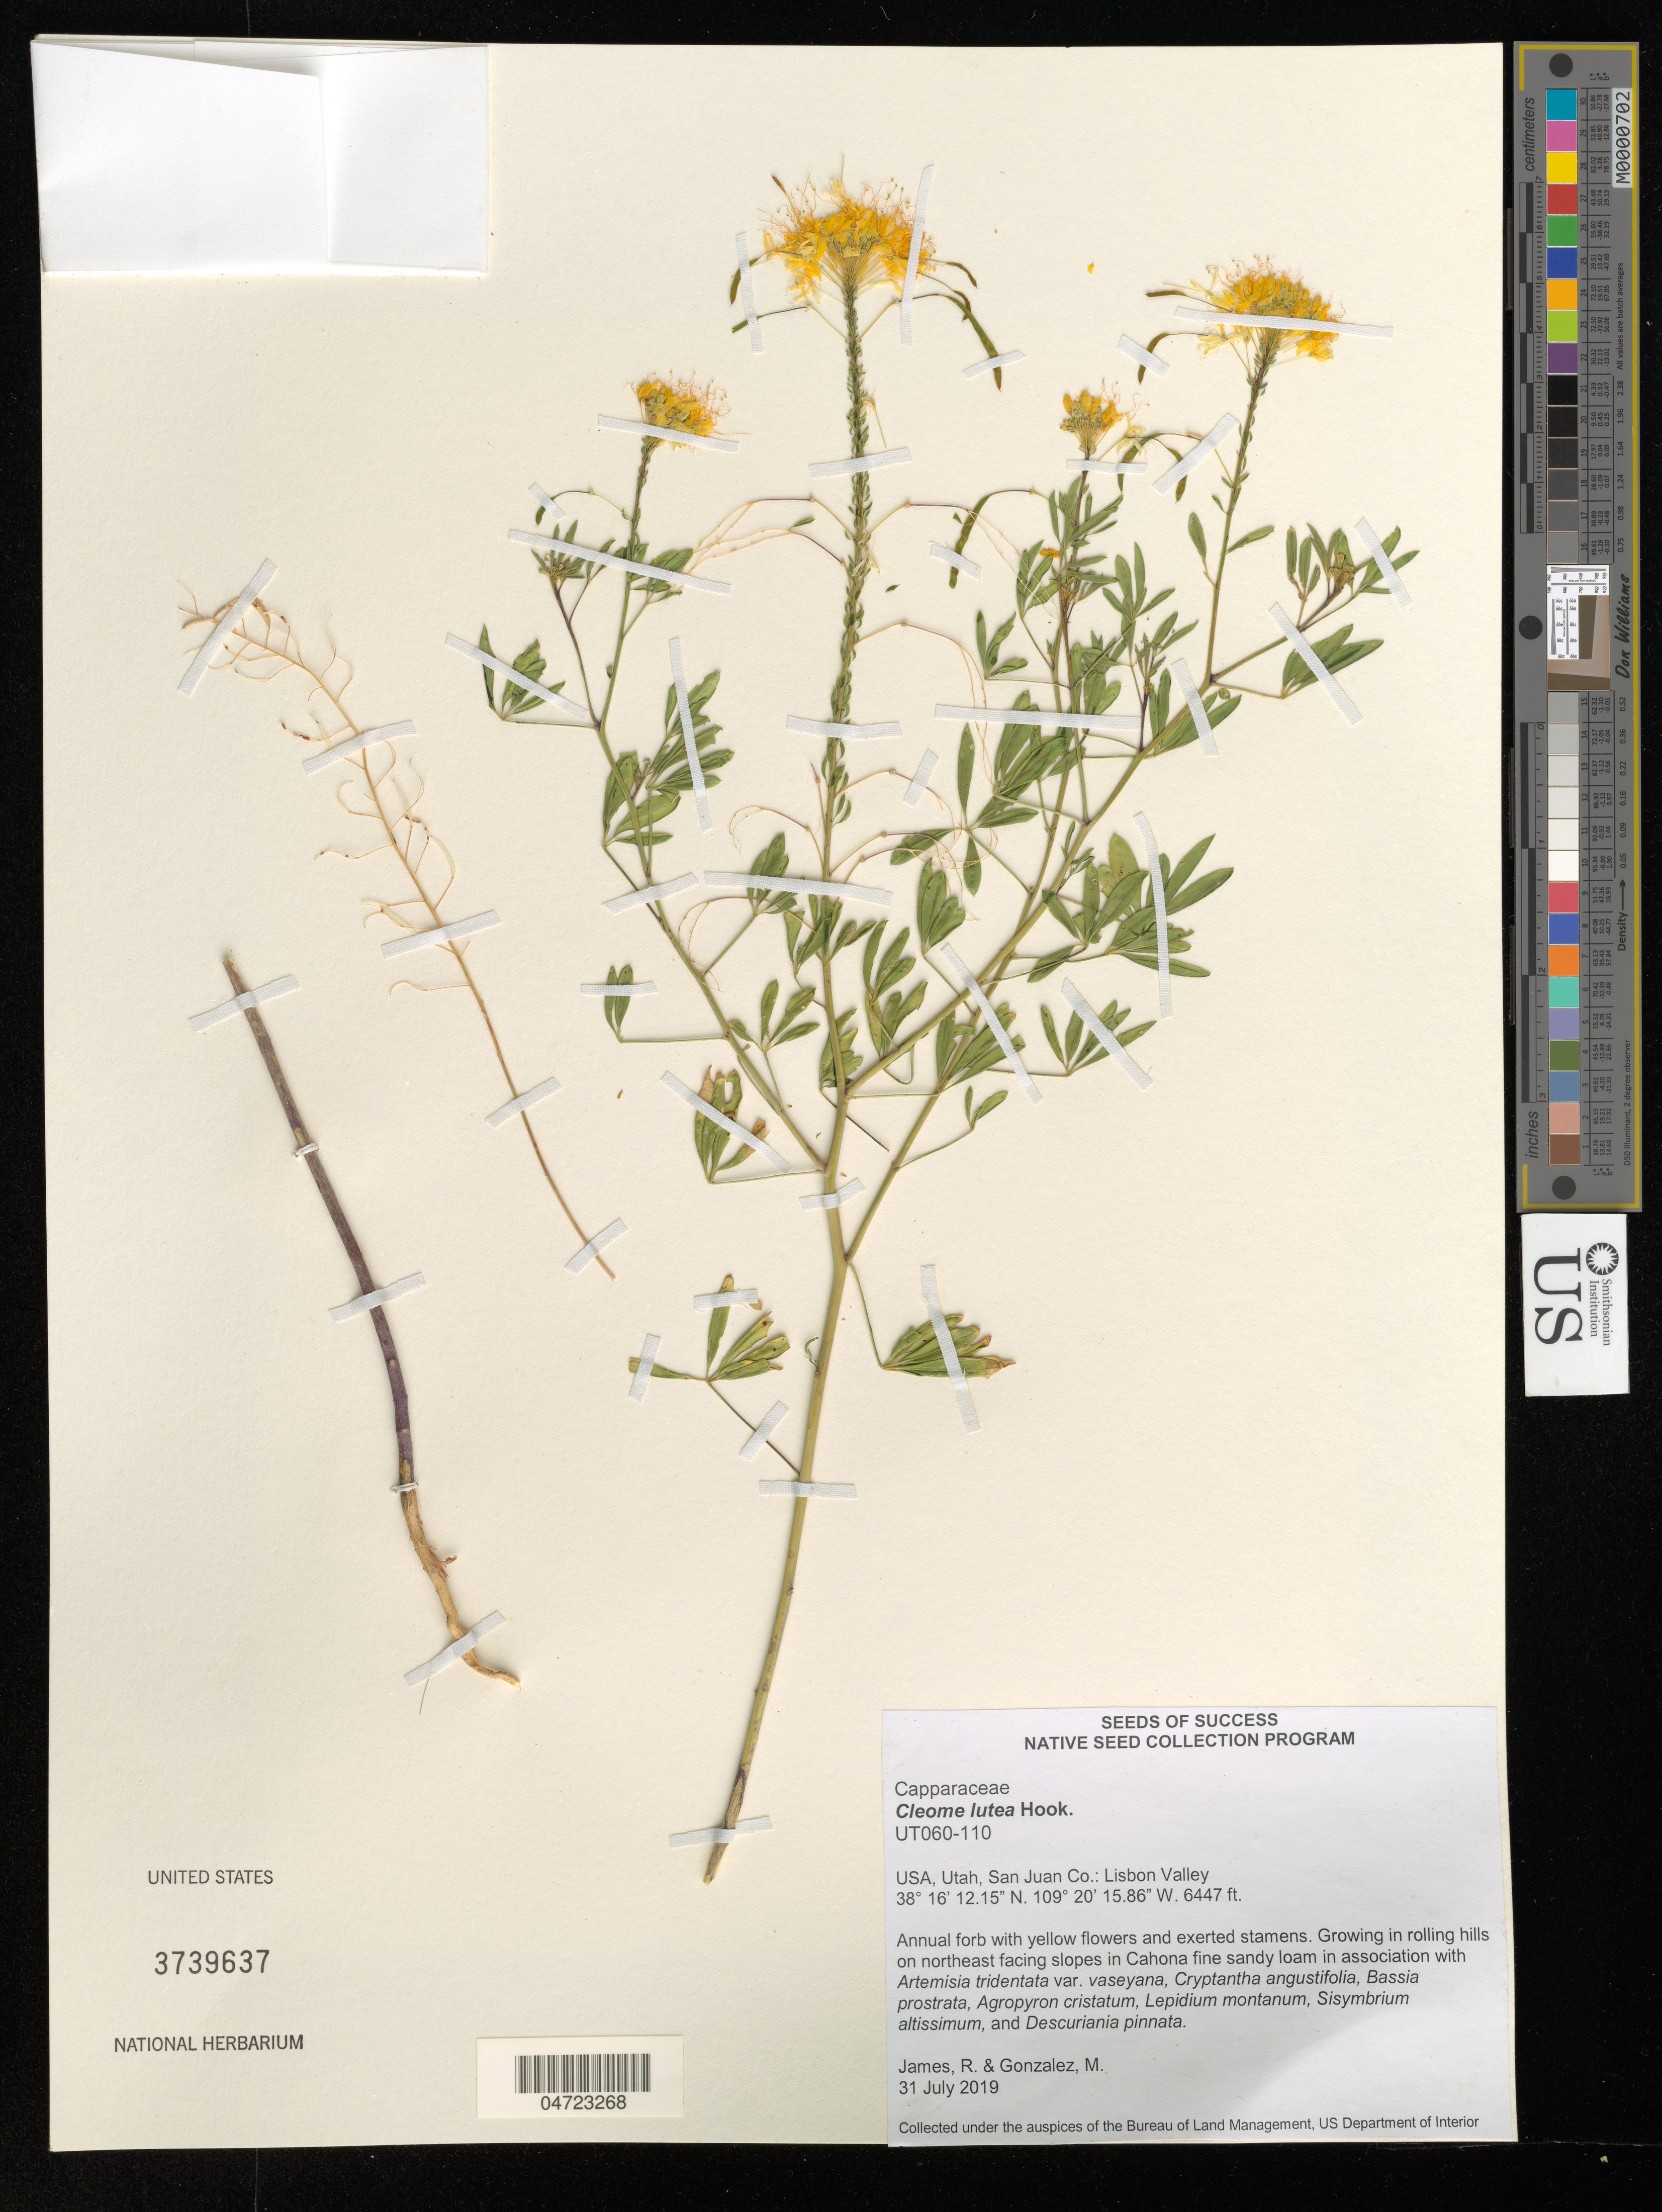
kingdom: Plantae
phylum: Tracheophyta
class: Magnoliopsida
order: Brassicales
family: Cleomaceae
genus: Cleomella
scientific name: Cleomella lutea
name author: (Hook.) Roalson & J.C. Hall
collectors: R. James & M. Gonzalez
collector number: UT060-110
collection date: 2019-07-31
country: United States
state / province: Utah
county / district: San Juan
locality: San Juan Co.: Lisbon Valley. In rolling hills on northeast facing slopes.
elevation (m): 1965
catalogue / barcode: US 3739637